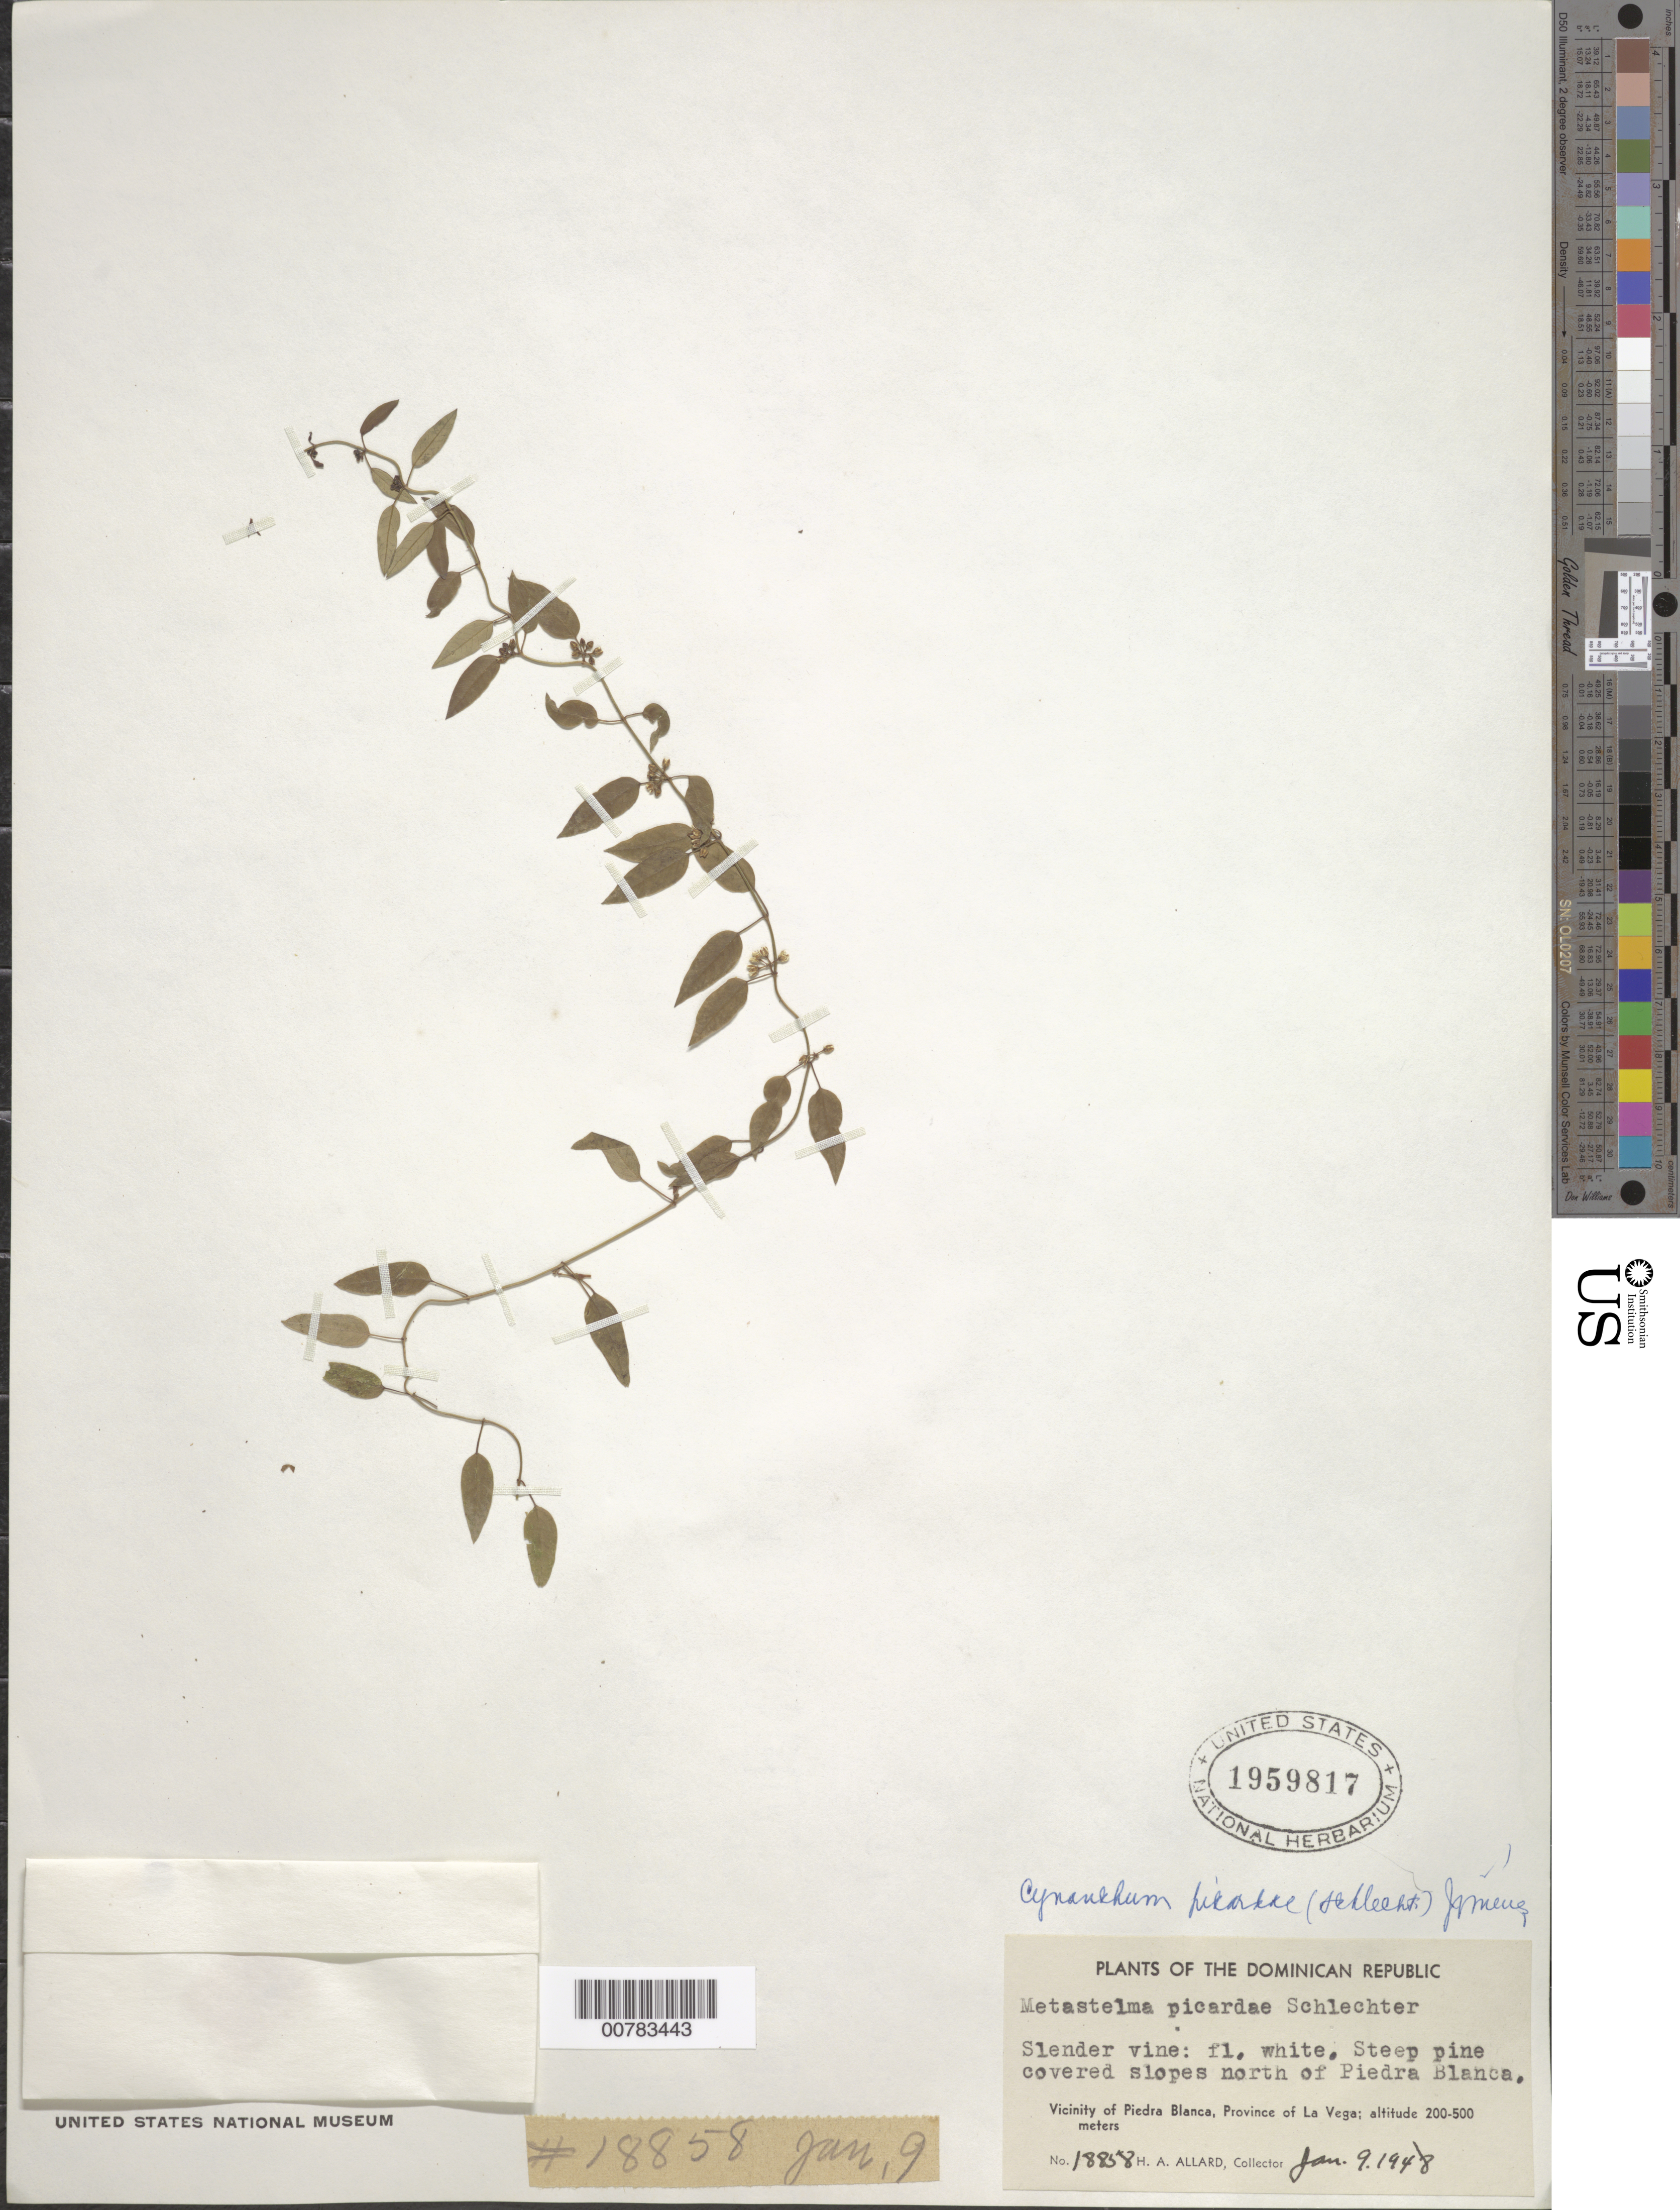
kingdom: Plantae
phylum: Tracheophyta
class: Magnoliopsida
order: Gentianales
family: Apocynaceae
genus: Metastelma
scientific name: Metastelma picardae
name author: Schltr.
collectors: H. A. Allard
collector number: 18858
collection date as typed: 09 Jan 1948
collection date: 1948-01-09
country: Dominican Republic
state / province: La Vega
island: Hispaniola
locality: Vicinity of Piedra Blanca, north of Piedra Blanca.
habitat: Steep pine covered slopes.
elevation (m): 200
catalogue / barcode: US 1959817